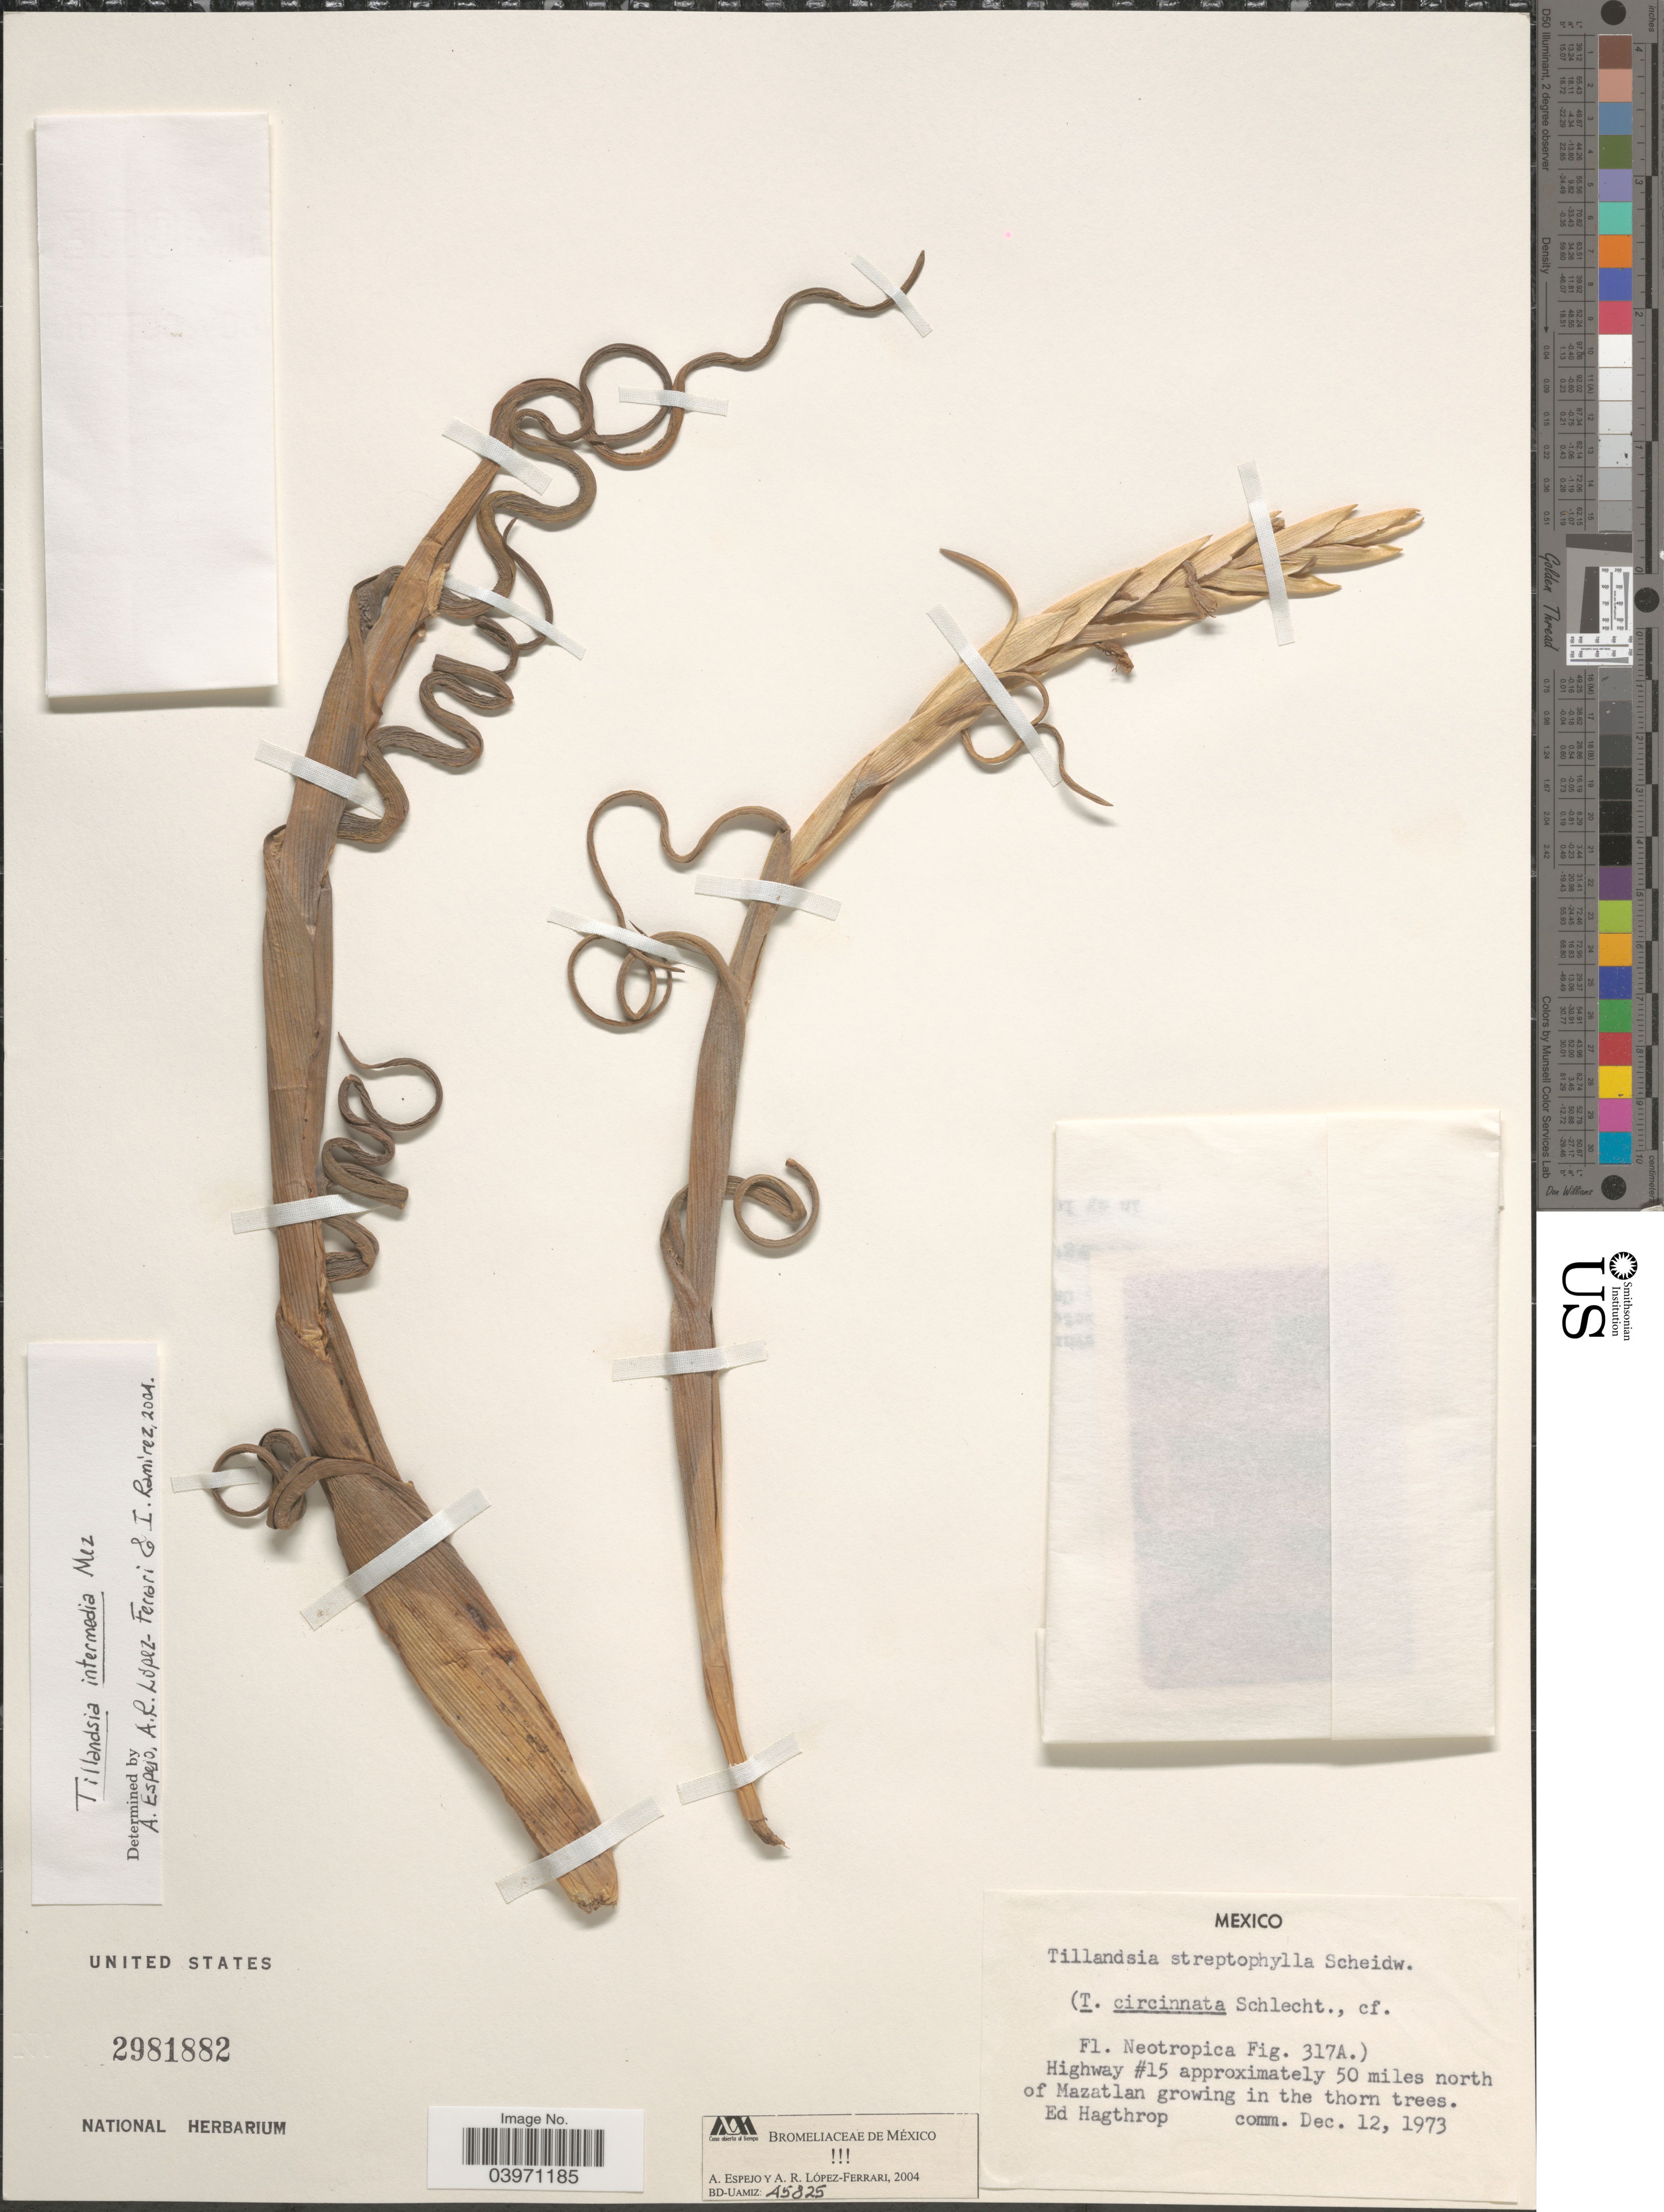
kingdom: Plantae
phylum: Tracheophyta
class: Liliopsida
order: Poales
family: Bromeliaceae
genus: Tillandsia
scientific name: Tillandsia intermedia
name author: Mez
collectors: E. Hagthrop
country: Mexico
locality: Highway #15 approximately 50 miles north of Mazatlan.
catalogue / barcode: US 2981882